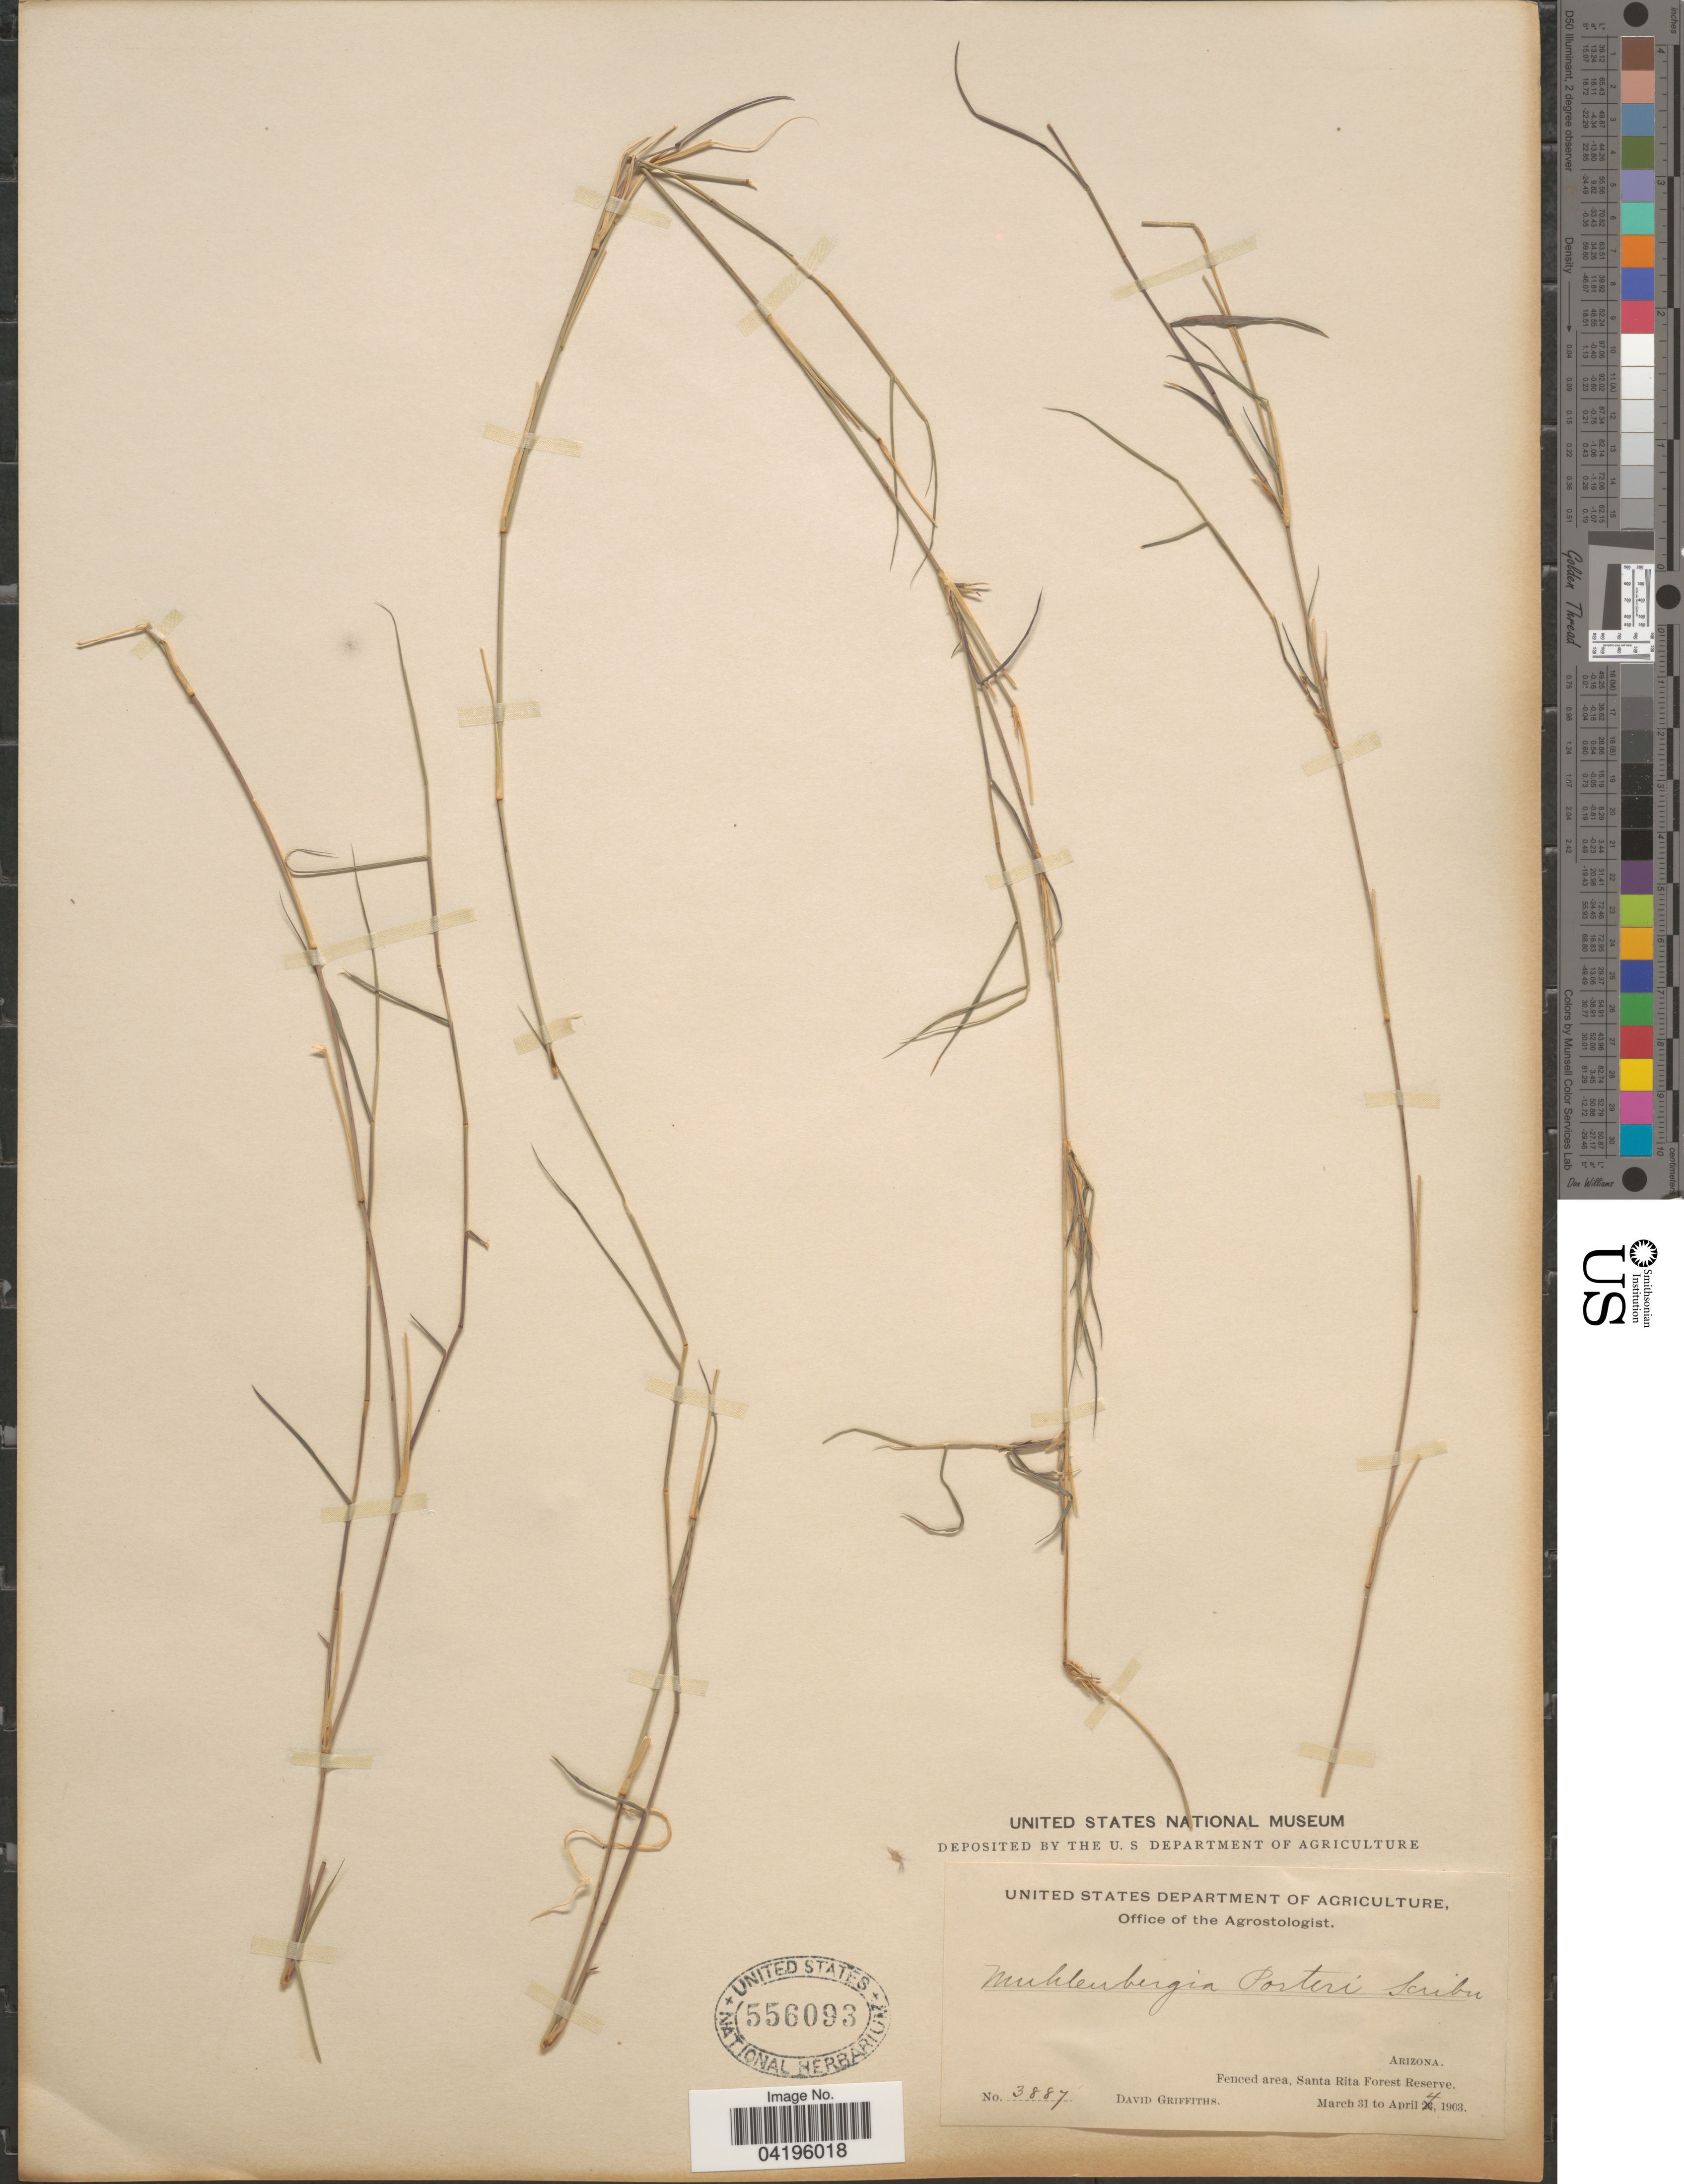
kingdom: Plantae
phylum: Tracheophyta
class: Liliopsida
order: Poales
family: Poaceae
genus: Muhlenbergia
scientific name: Muhlenbergia porteri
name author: Scribn. in W.J. Beal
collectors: D. Griffiths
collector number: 3887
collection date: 1903-03-31/1903-04-04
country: United States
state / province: Arizona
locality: Fenced area, Santa Rita Forest Reserve.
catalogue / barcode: US 556093